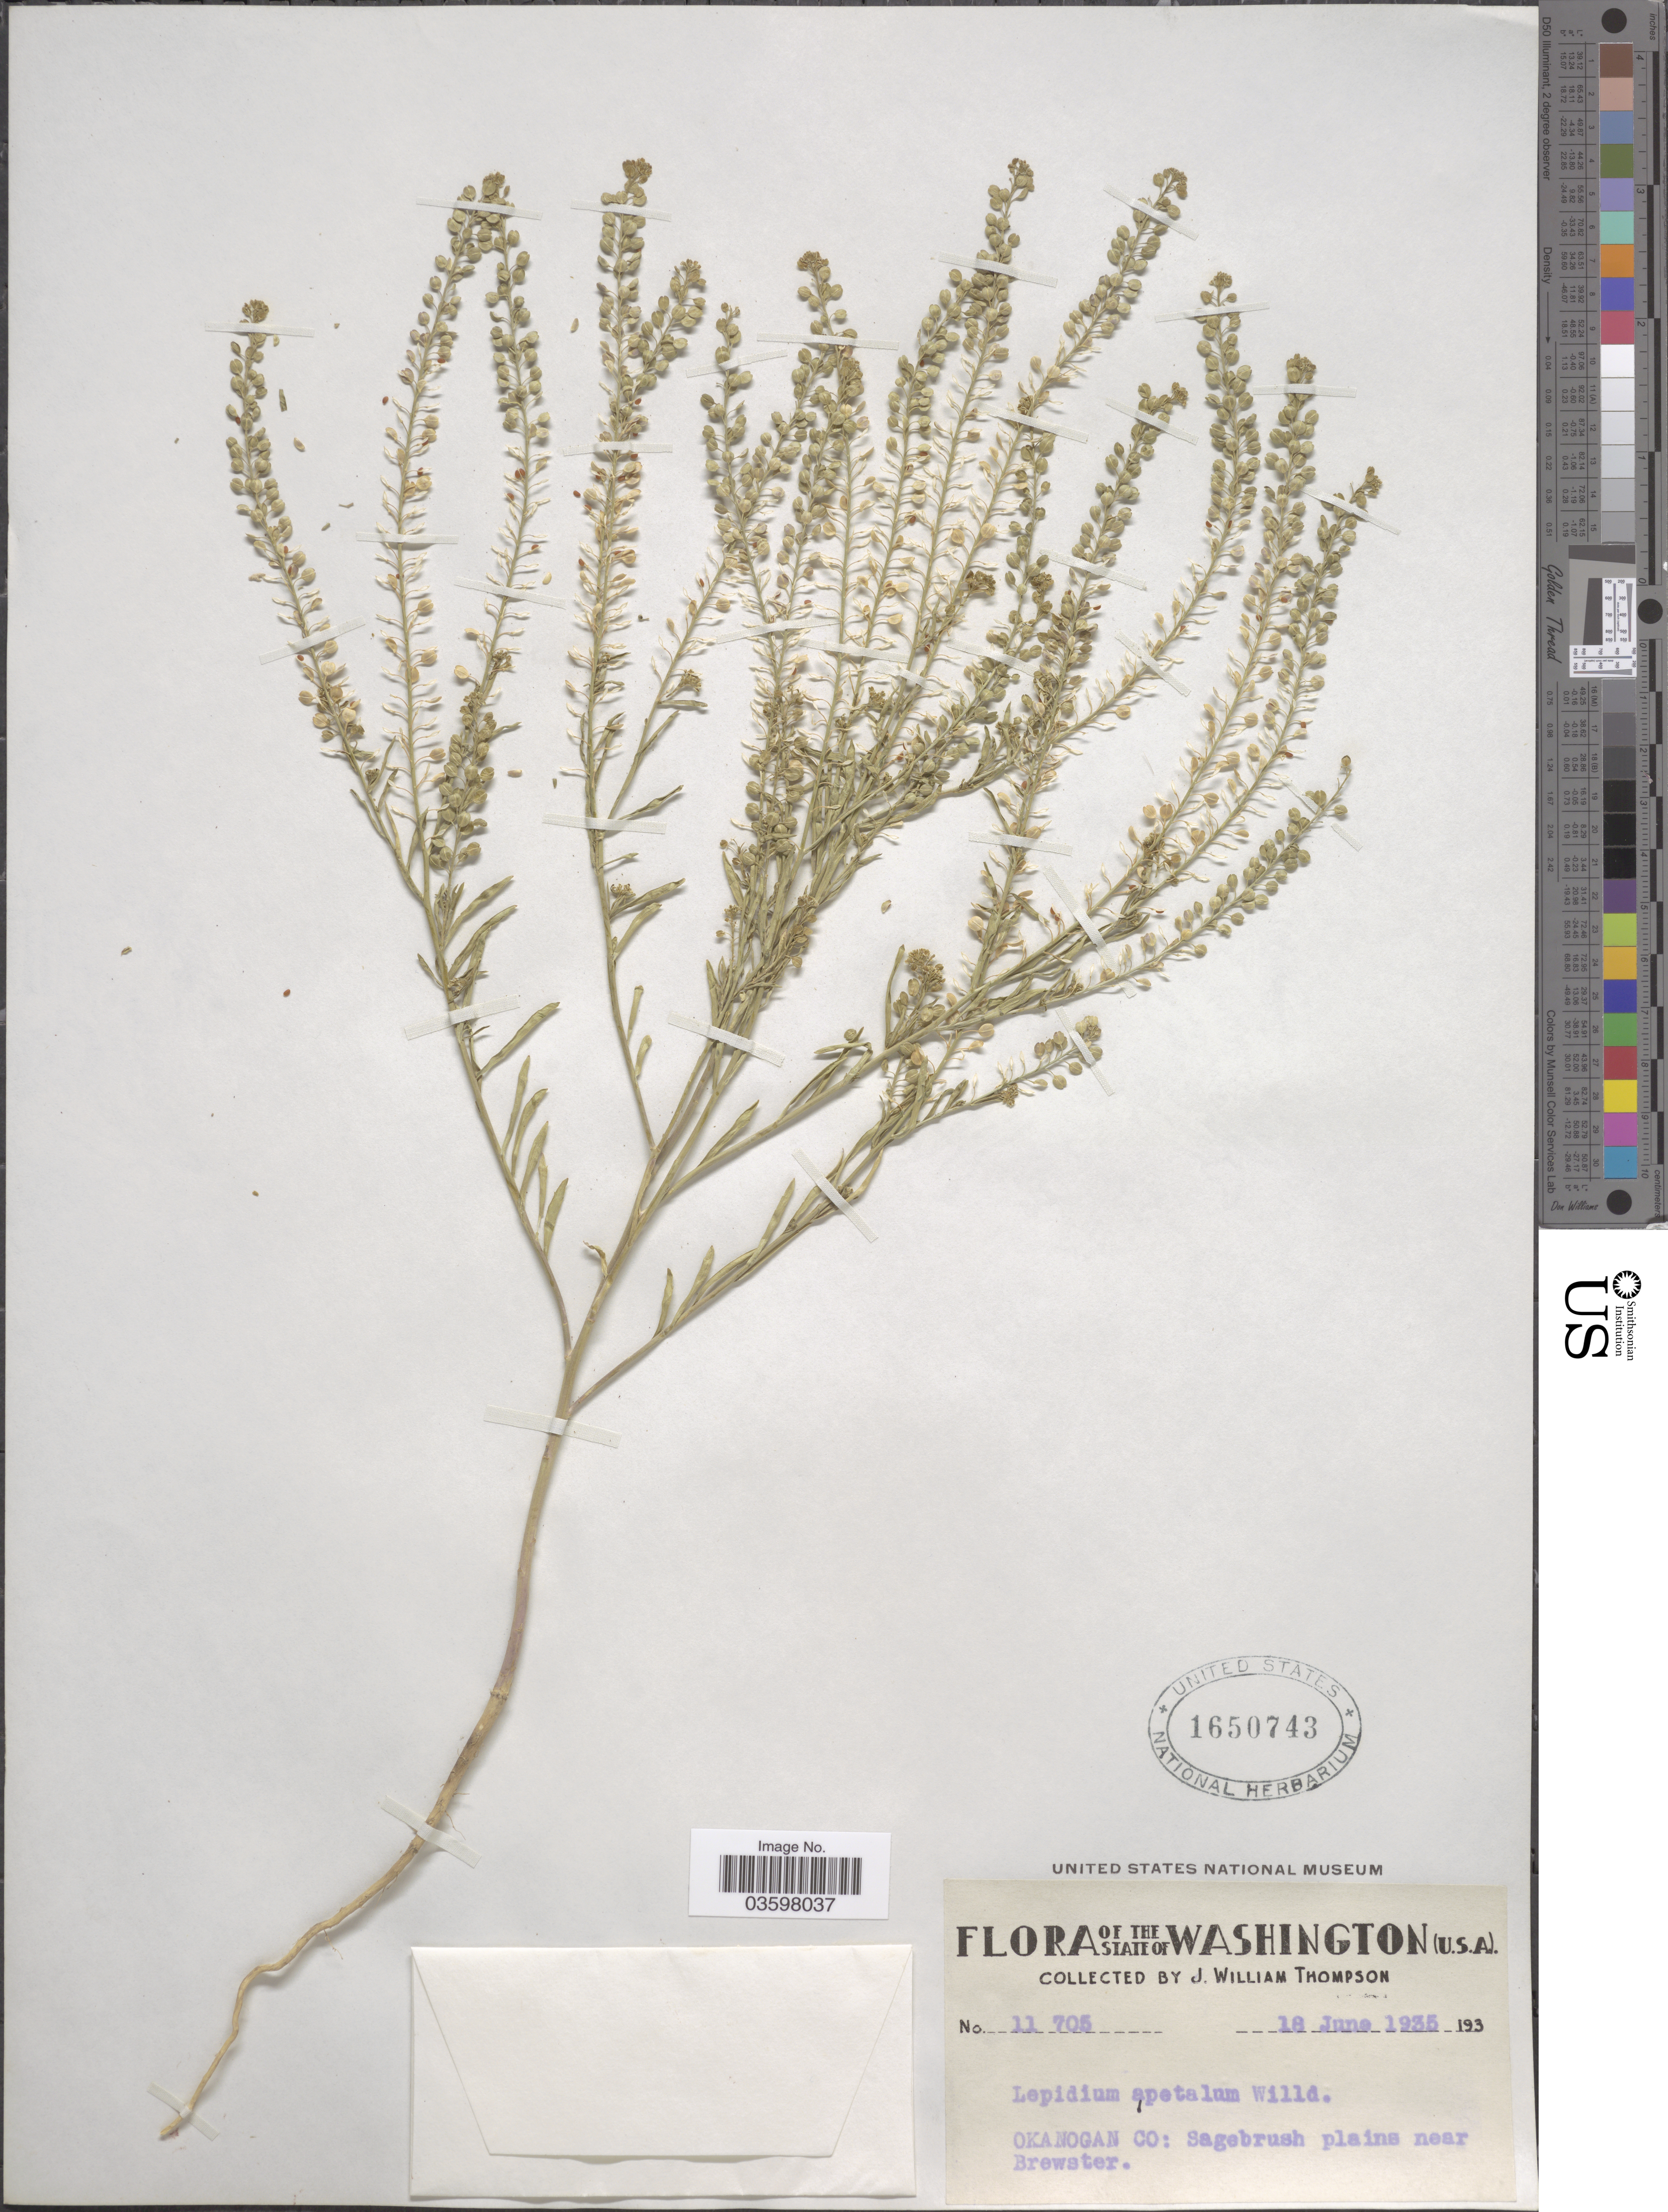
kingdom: Plantae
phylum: Tracheophyta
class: Magnoliopsida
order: Brassicales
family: Brassicaceae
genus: Lepidium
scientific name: Lepidium densiflorum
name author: Schrad.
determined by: Al-Shehbaz, I. A., (MO), Missouri Botanical Garden (UNITED STATES)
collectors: J. W. Thompson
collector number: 11705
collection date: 1935-06-18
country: United States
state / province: Washington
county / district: Okanogan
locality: Okanogan Co: Sagebrush plains near Brewster.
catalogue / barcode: US 1650743